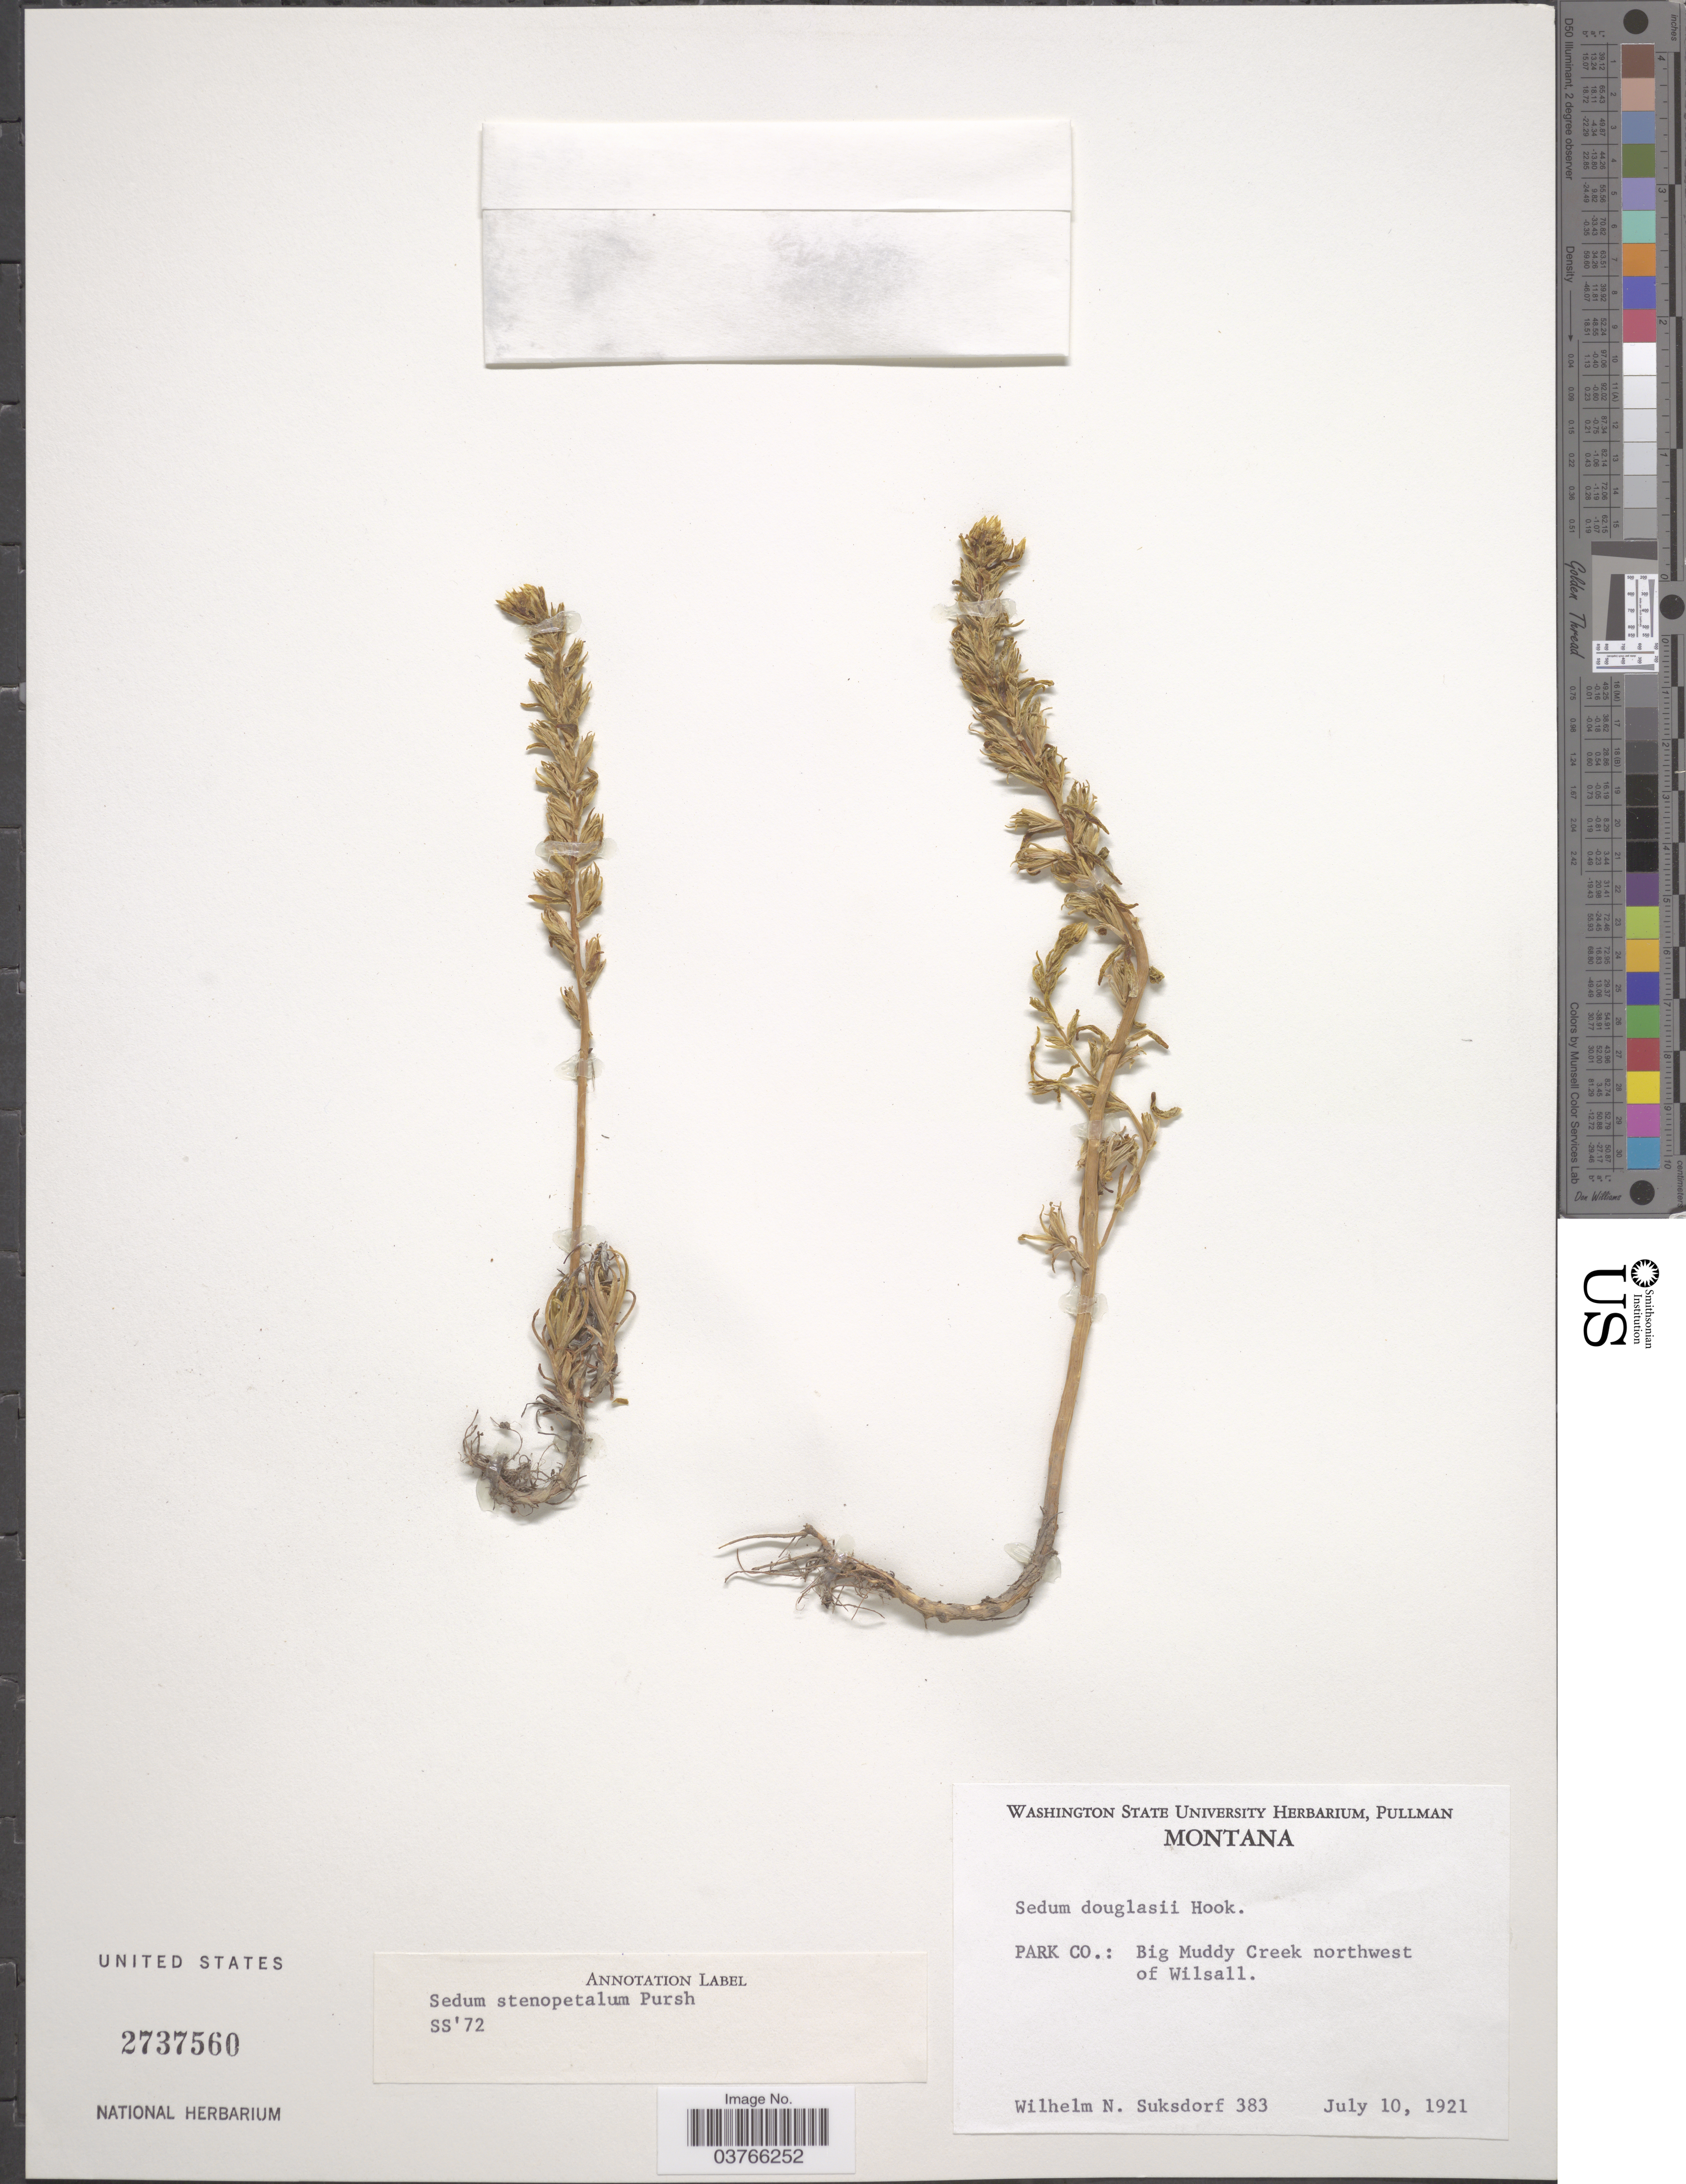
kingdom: Plantae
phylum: Tracheophyta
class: Magnoliopsida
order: Saxifragales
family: Crassulaceae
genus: Sedum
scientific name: Sedum lanceolatum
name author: Torr.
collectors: W. N. Suksdorf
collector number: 383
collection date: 1921-07-10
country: United States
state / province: Montana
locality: Park Co: Big Muddy Creek northwest of Wilsall.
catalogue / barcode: US 2737560